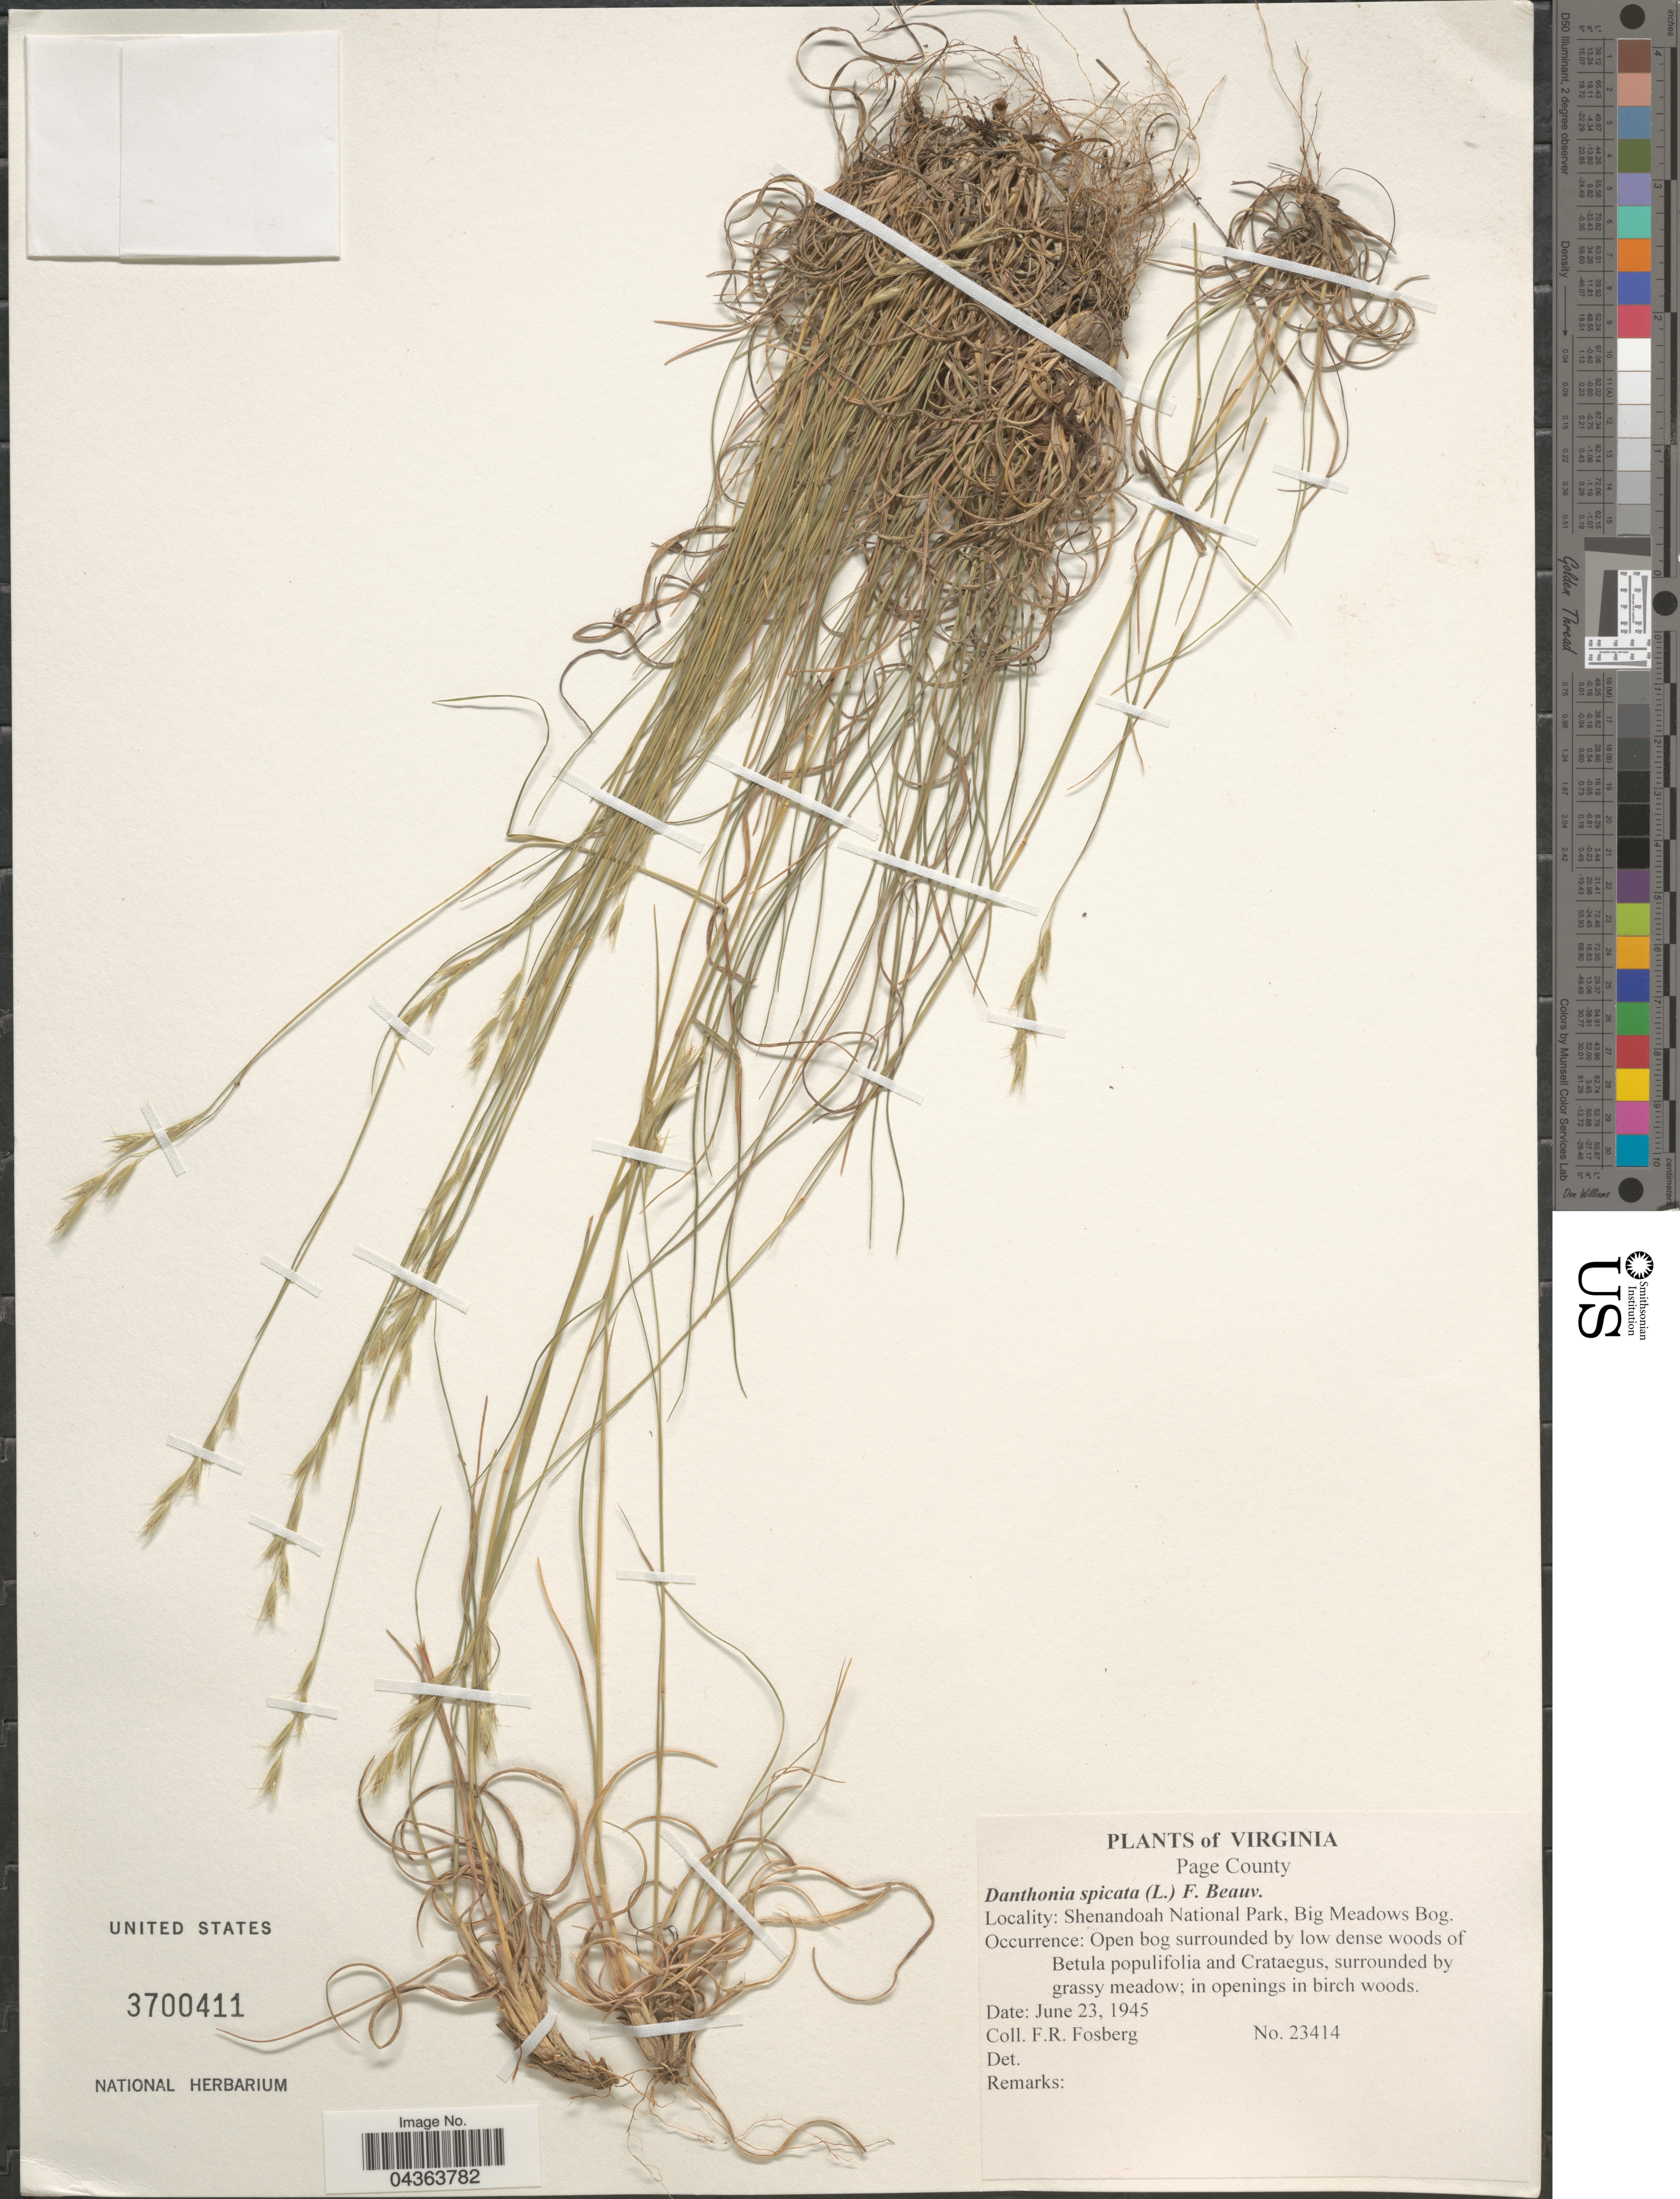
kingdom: Plantae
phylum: Tracheophyta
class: Liliopsida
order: Poales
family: Poaceae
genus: Danthonia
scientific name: Danthonia spicata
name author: (L.) P. Beauv. ex Roem. & Schult.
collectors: F. R. Fosberg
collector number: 23414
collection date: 1945-06-23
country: United States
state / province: Virginia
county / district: Page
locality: Shenandoah National Park, Big Meadows Bog.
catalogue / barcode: US 3700411